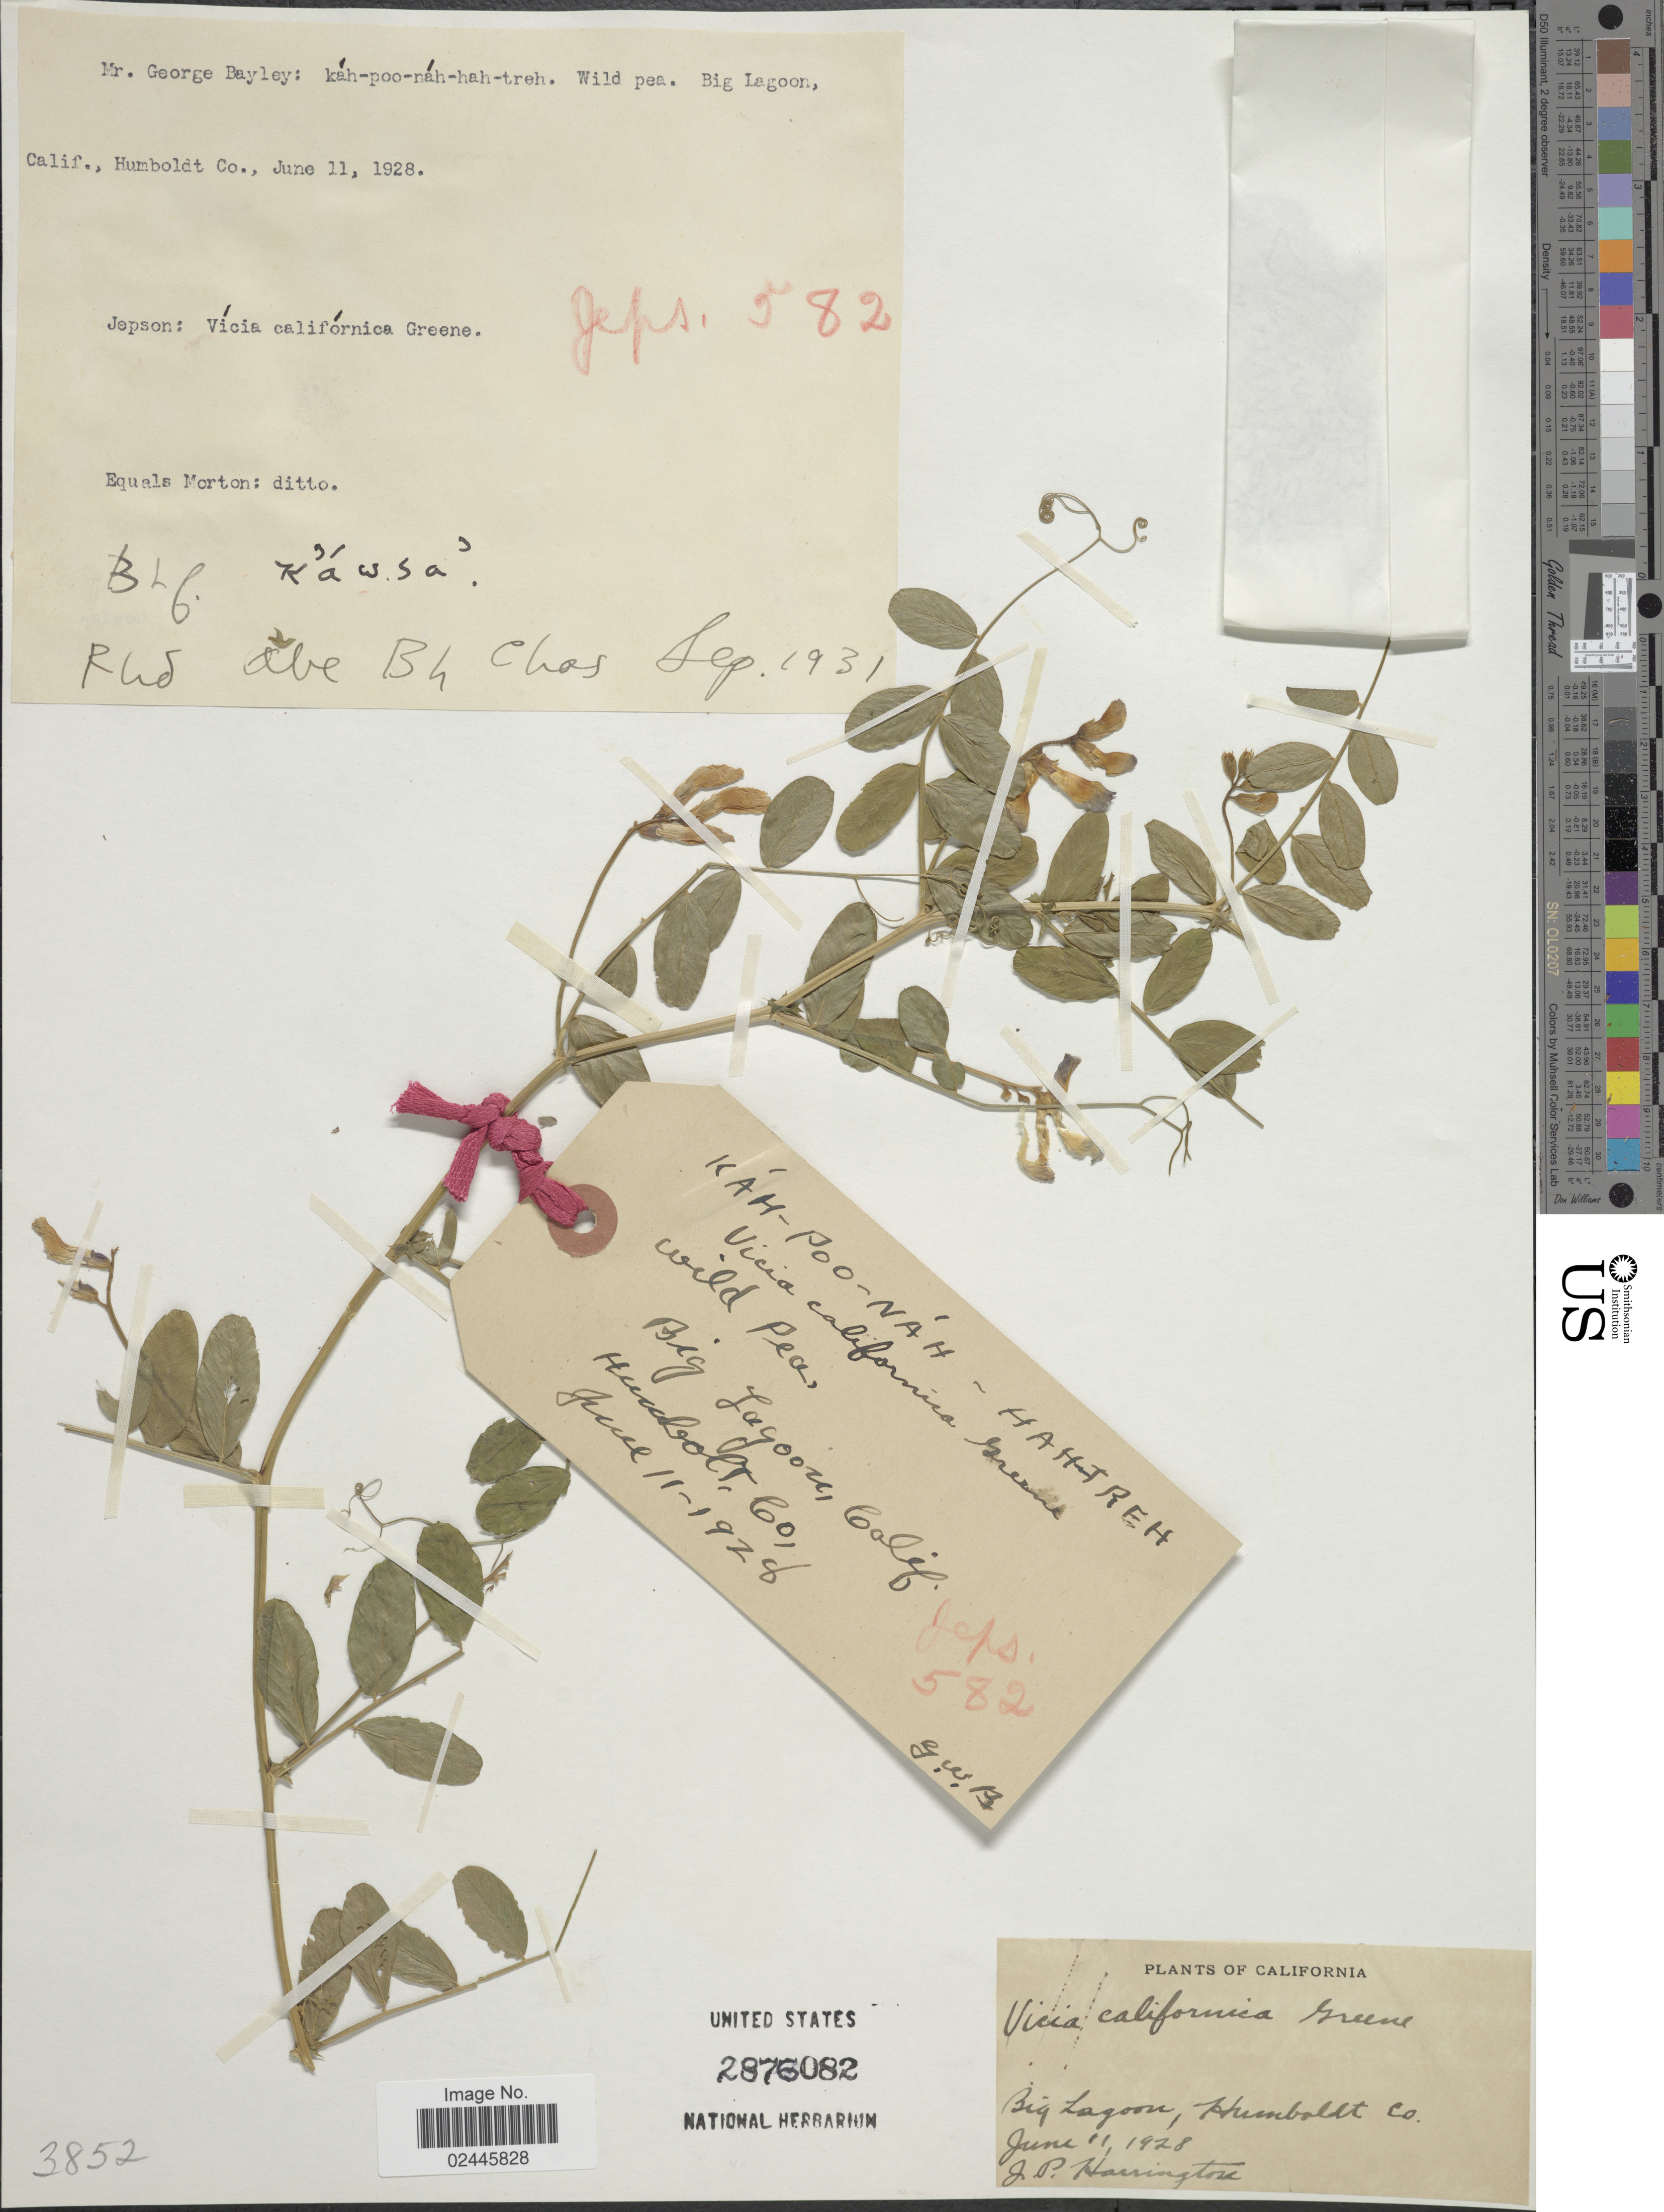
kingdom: Plantae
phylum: Tracheophyta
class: Magnoliopsida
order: Fabales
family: Fabaceae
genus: Vicia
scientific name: Vicia californica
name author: Greene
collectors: J. Harrington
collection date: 1928-06-11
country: United States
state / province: California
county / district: Humboldt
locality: Big Lagoon, Humboldt Co.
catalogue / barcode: US 2876082